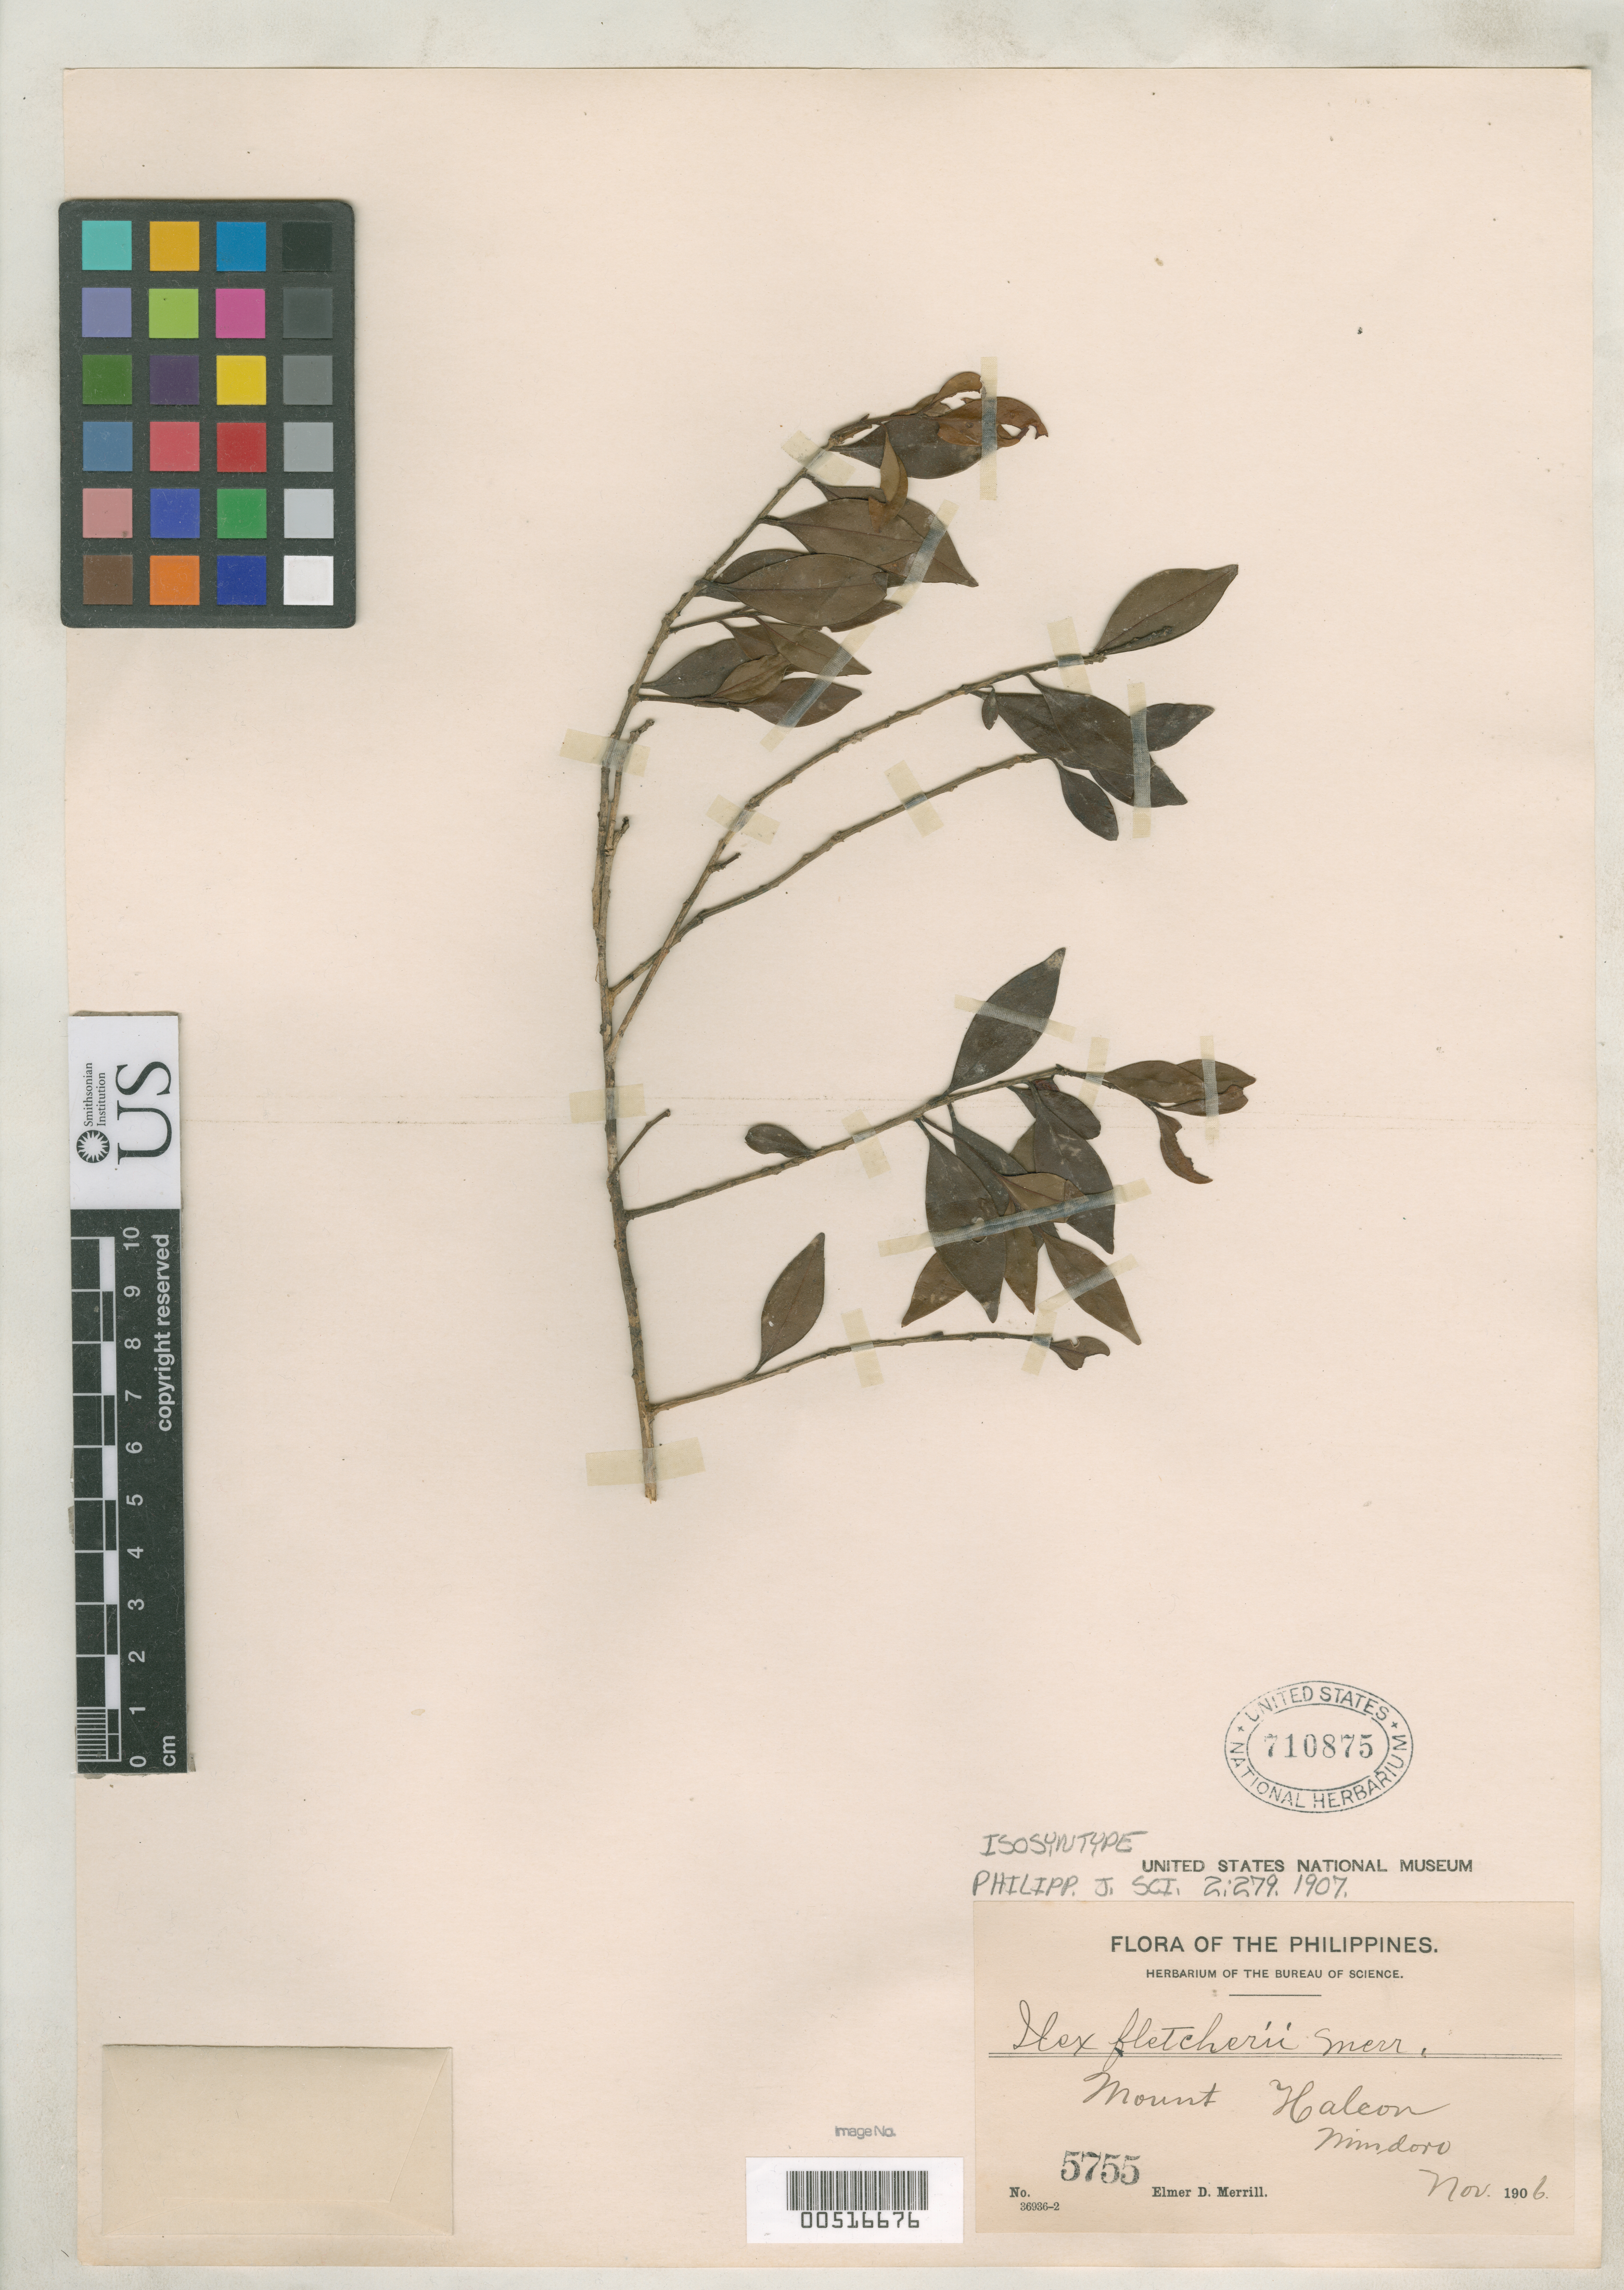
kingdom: Plantae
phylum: Tracheophyta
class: Magnoliopsida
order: Aquifoliales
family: Aquifoliaceae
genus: Ilex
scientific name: Ilex fletcheri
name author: Merr.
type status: Isosyntype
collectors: E. D. Merrill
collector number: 5755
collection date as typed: Nov 1906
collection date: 1906-11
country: Philippines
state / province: Mimaropa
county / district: Mindoro Oriental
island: Mindoro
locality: Mount Halcon.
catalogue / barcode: US 710875